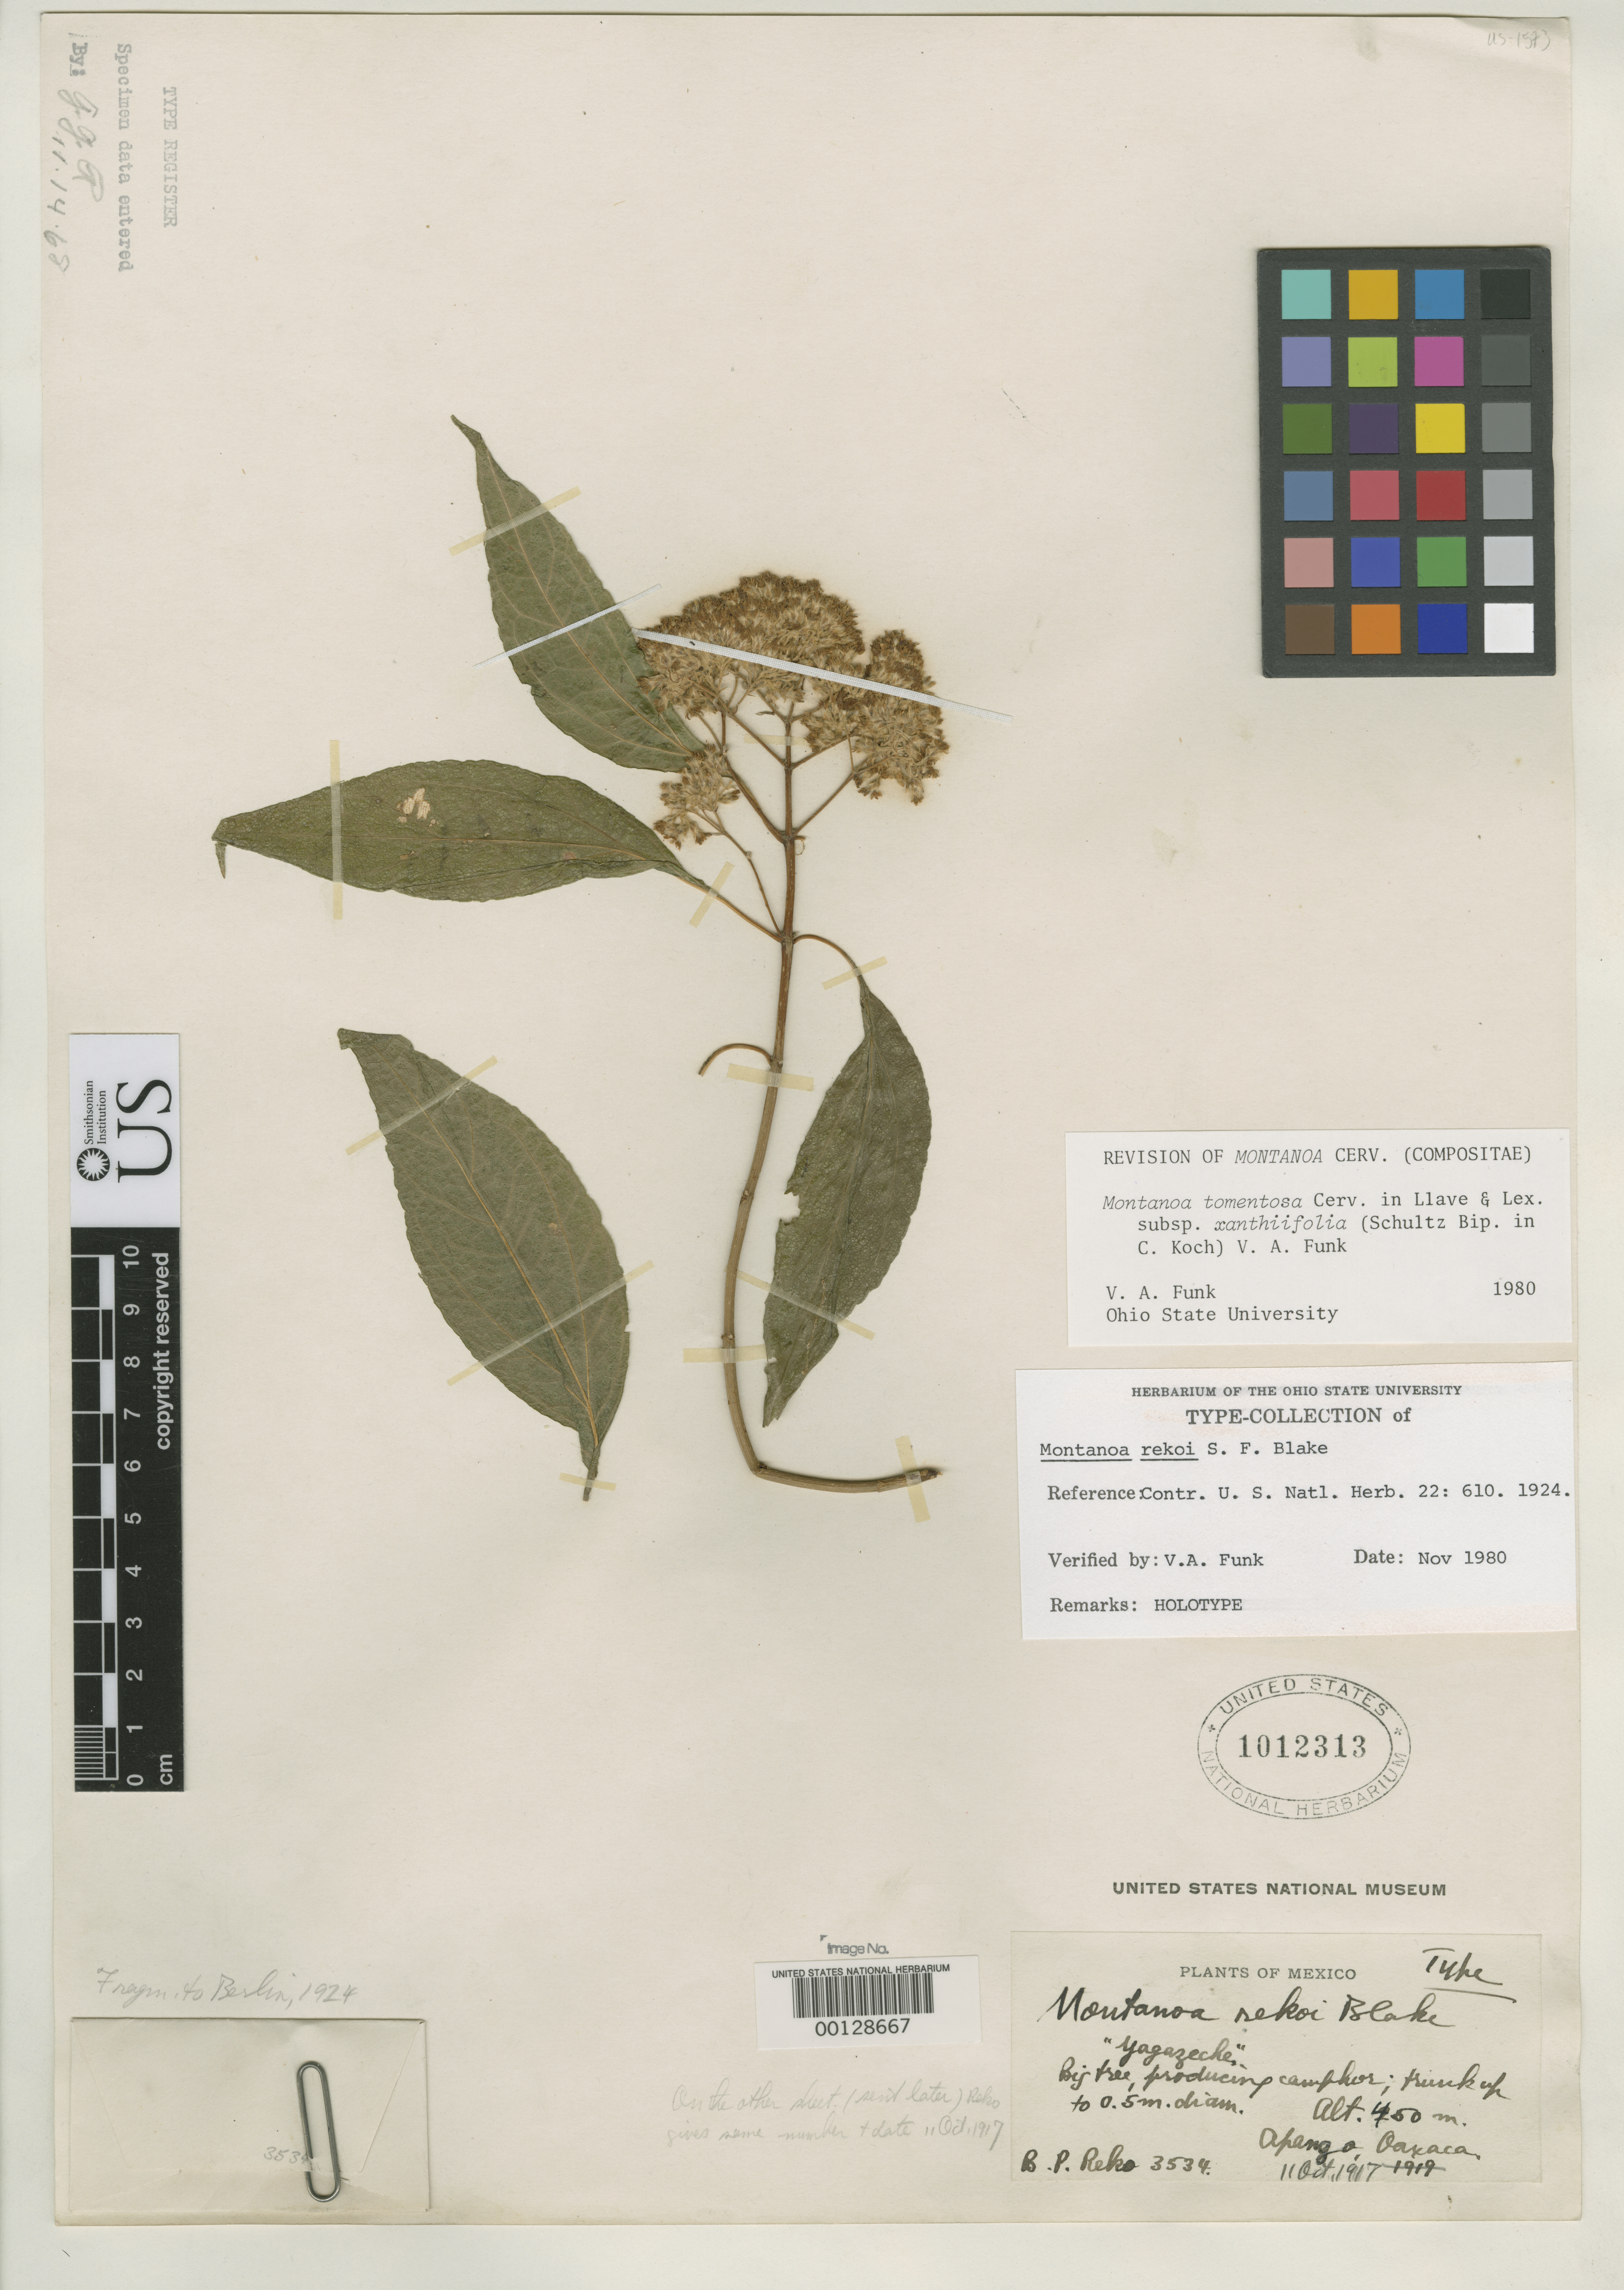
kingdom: Plantae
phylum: Tracheophyta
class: Magnoliopsida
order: Asterales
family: Asteraceae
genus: Montanoa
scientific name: Montanoa rekoi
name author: S.F. Blake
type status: Holotype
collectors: B. P. Reko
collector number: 3534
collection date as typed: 11 Oct 1917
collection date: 1917-10-11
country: Mexico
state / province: Oaxaca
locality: Apango.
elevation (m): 450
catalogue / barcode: US 1012313